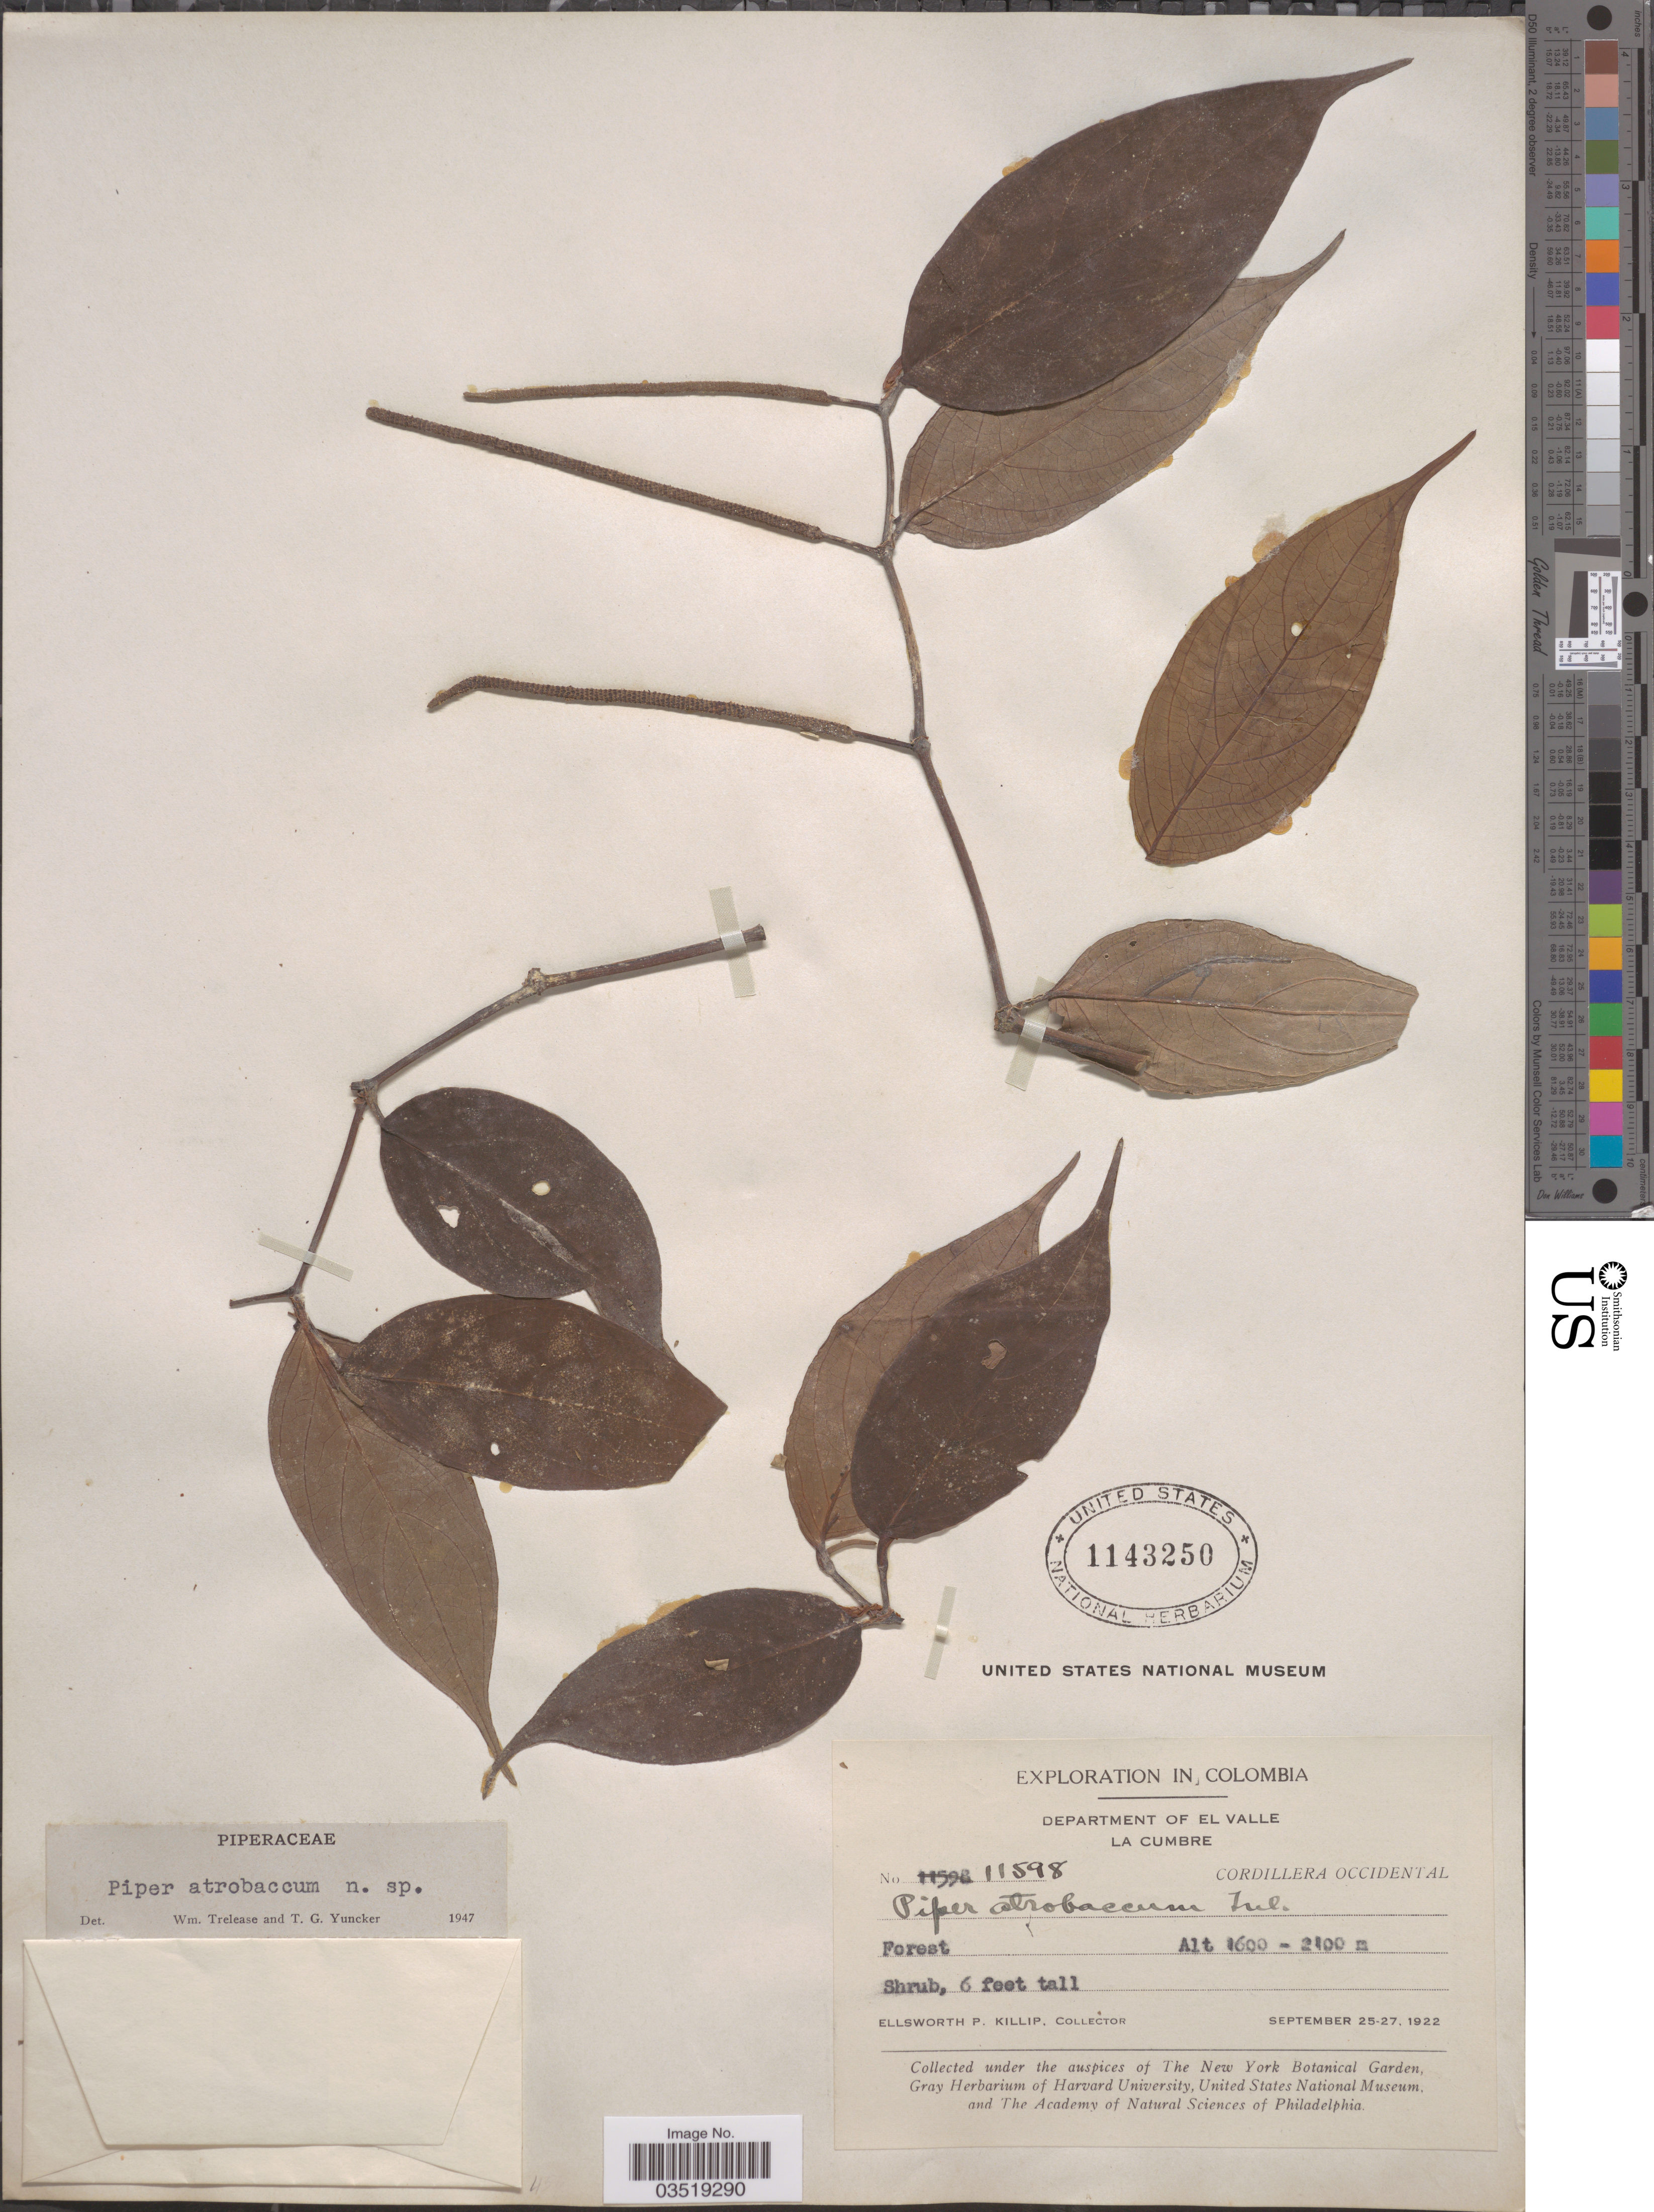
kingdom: Plantae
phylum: Tracheophyta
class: Magnoliopsida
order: Piperales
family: Piperaceae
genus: Piper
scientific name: Piper atrobaccum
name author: Trel. & Yunck.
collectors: E. P. Killip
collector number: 11598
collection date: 1922-09-25/1922-09-27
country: Colombia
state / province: Valle del Cauca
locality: Department of El Valle. La Cumbre. Cordillera Occidental.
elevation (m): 1600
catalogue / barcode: US 1143250